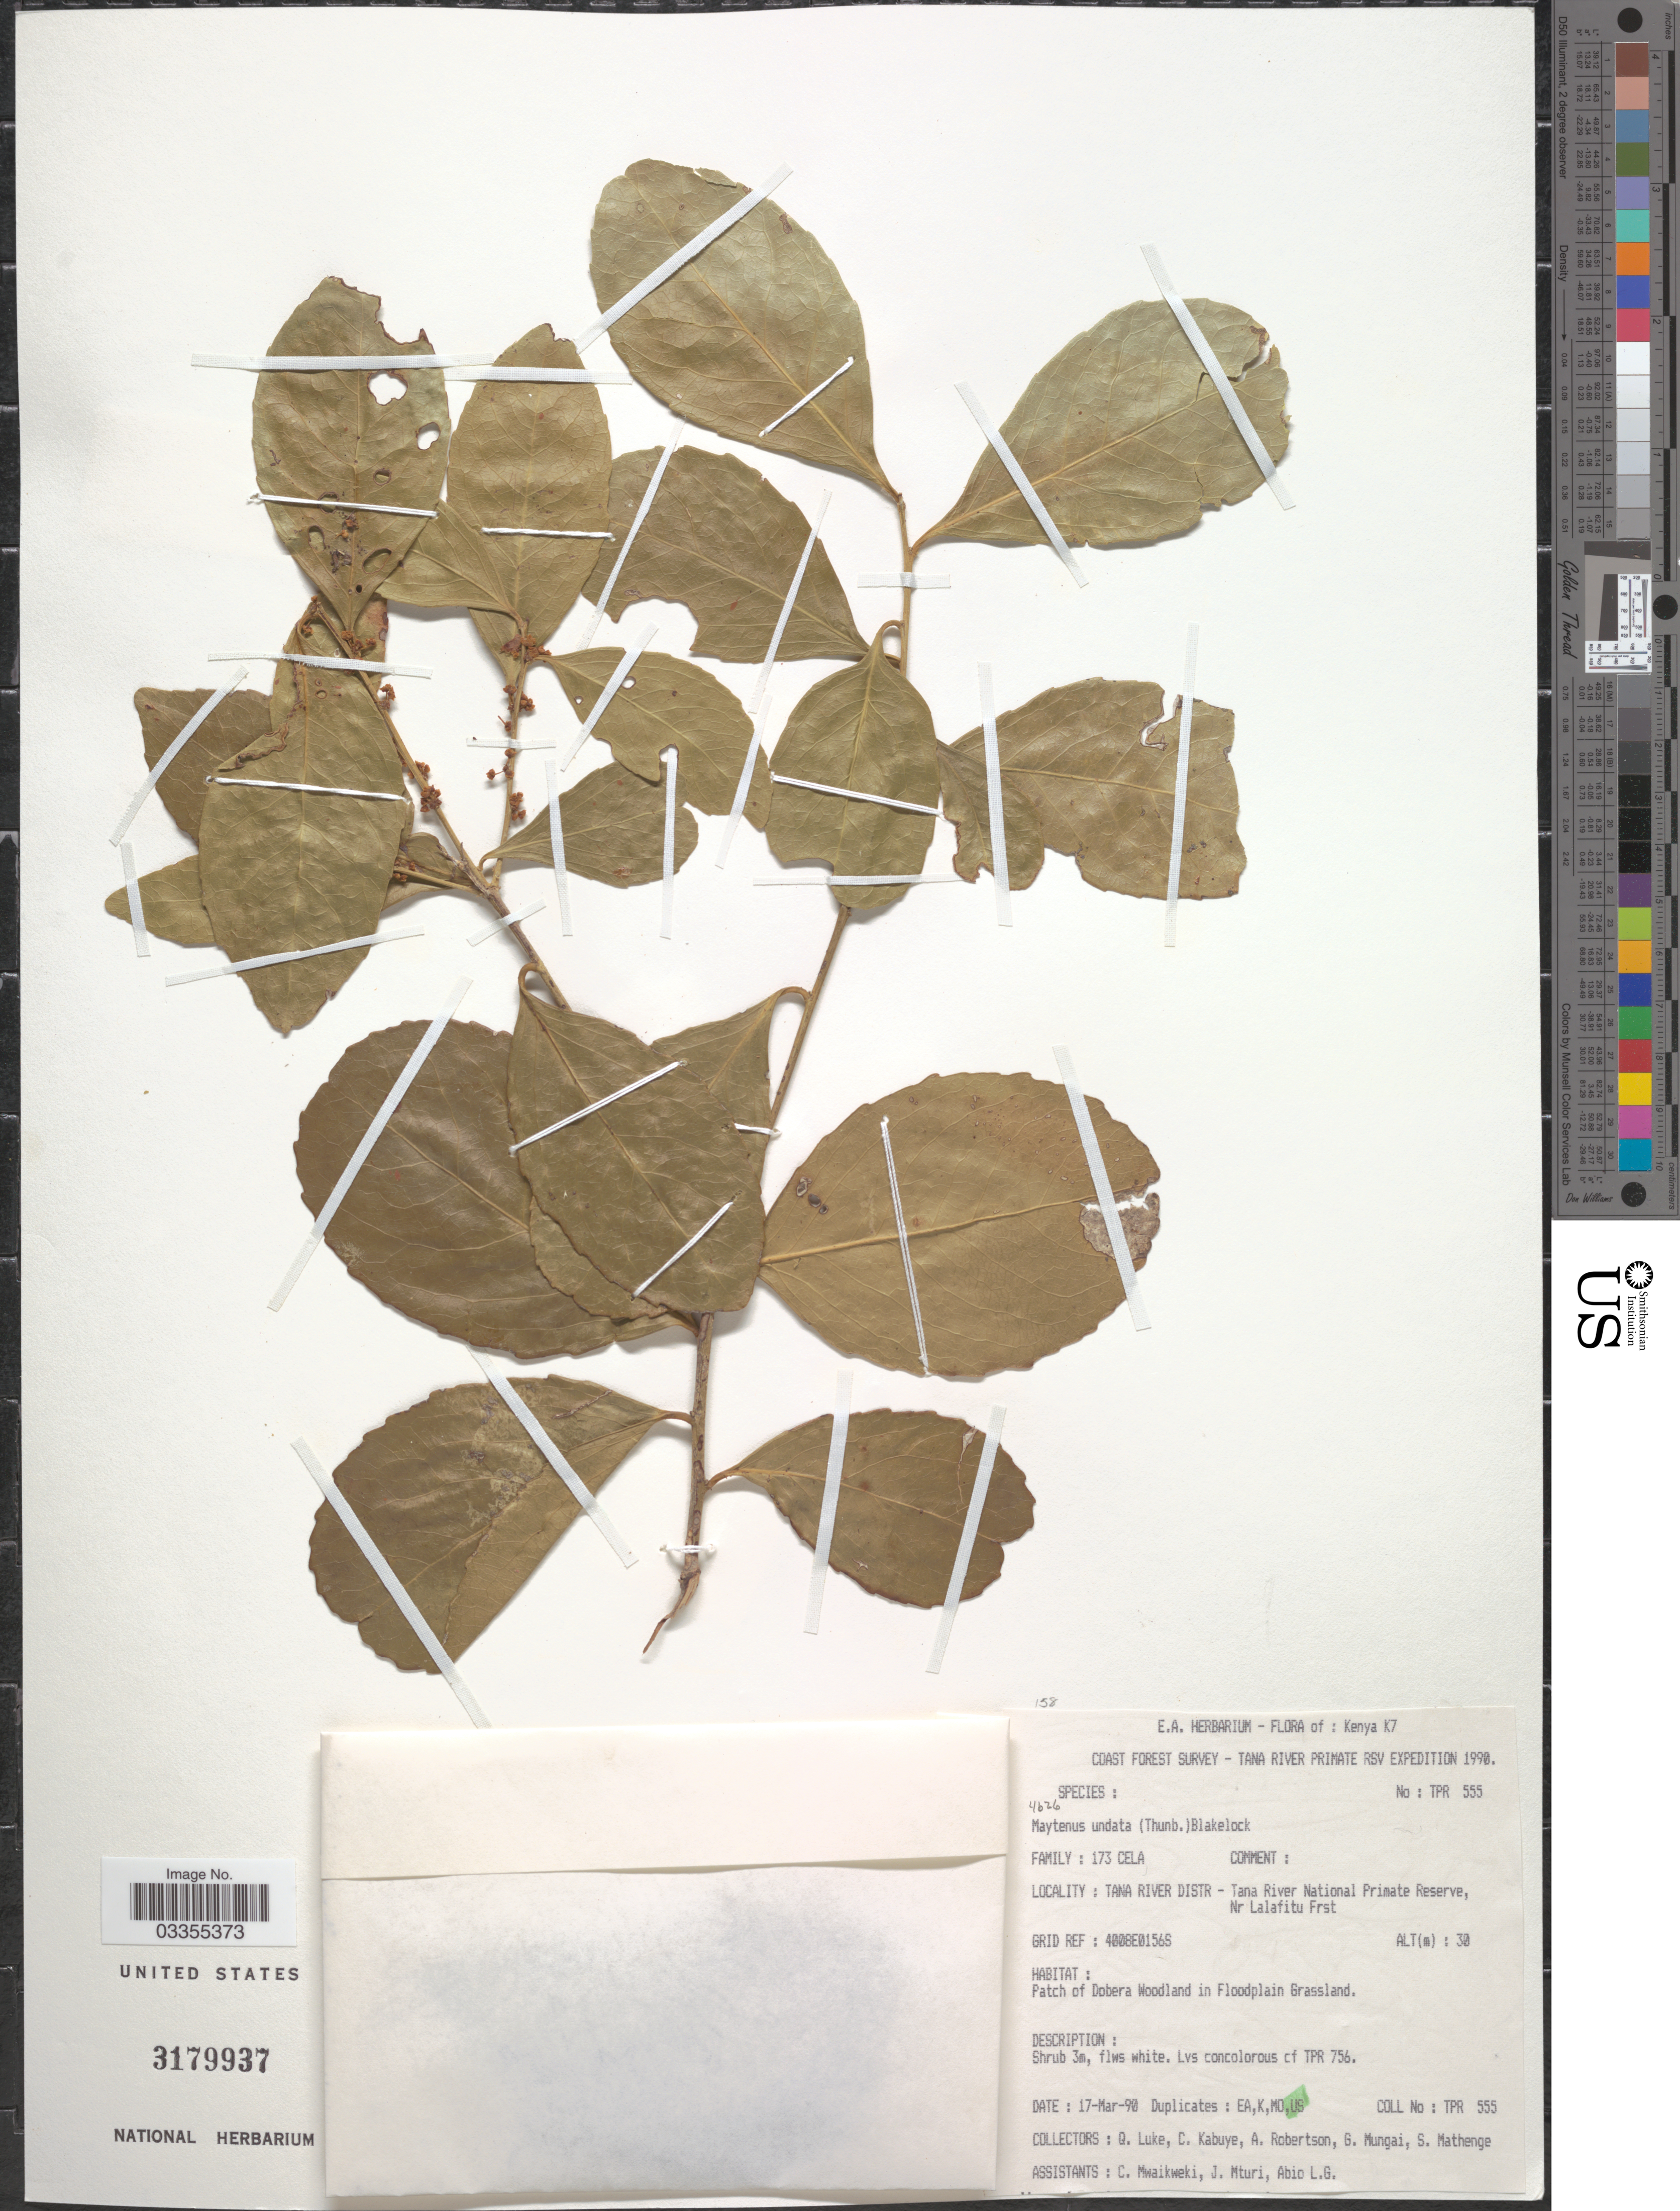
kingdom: Plantae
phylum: Tracheophyta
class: Magnoliopsida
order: Celastrales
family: Celastraceae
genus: Maytenus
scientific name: Maytenus undata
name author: (Thunb.) Blakelock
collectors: Q. Luke, C. Kabuye, A. Robertson, G. Mungai & S. Mathenge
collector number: TPR 555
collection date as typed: Transcribed d/m/y: 17/3/90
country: Kenya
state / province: Tana River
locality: Tana River Distr - Tana River National Primate Reserve, Nr Lalafitu Frst.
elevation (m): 30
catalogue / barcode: US 3179937